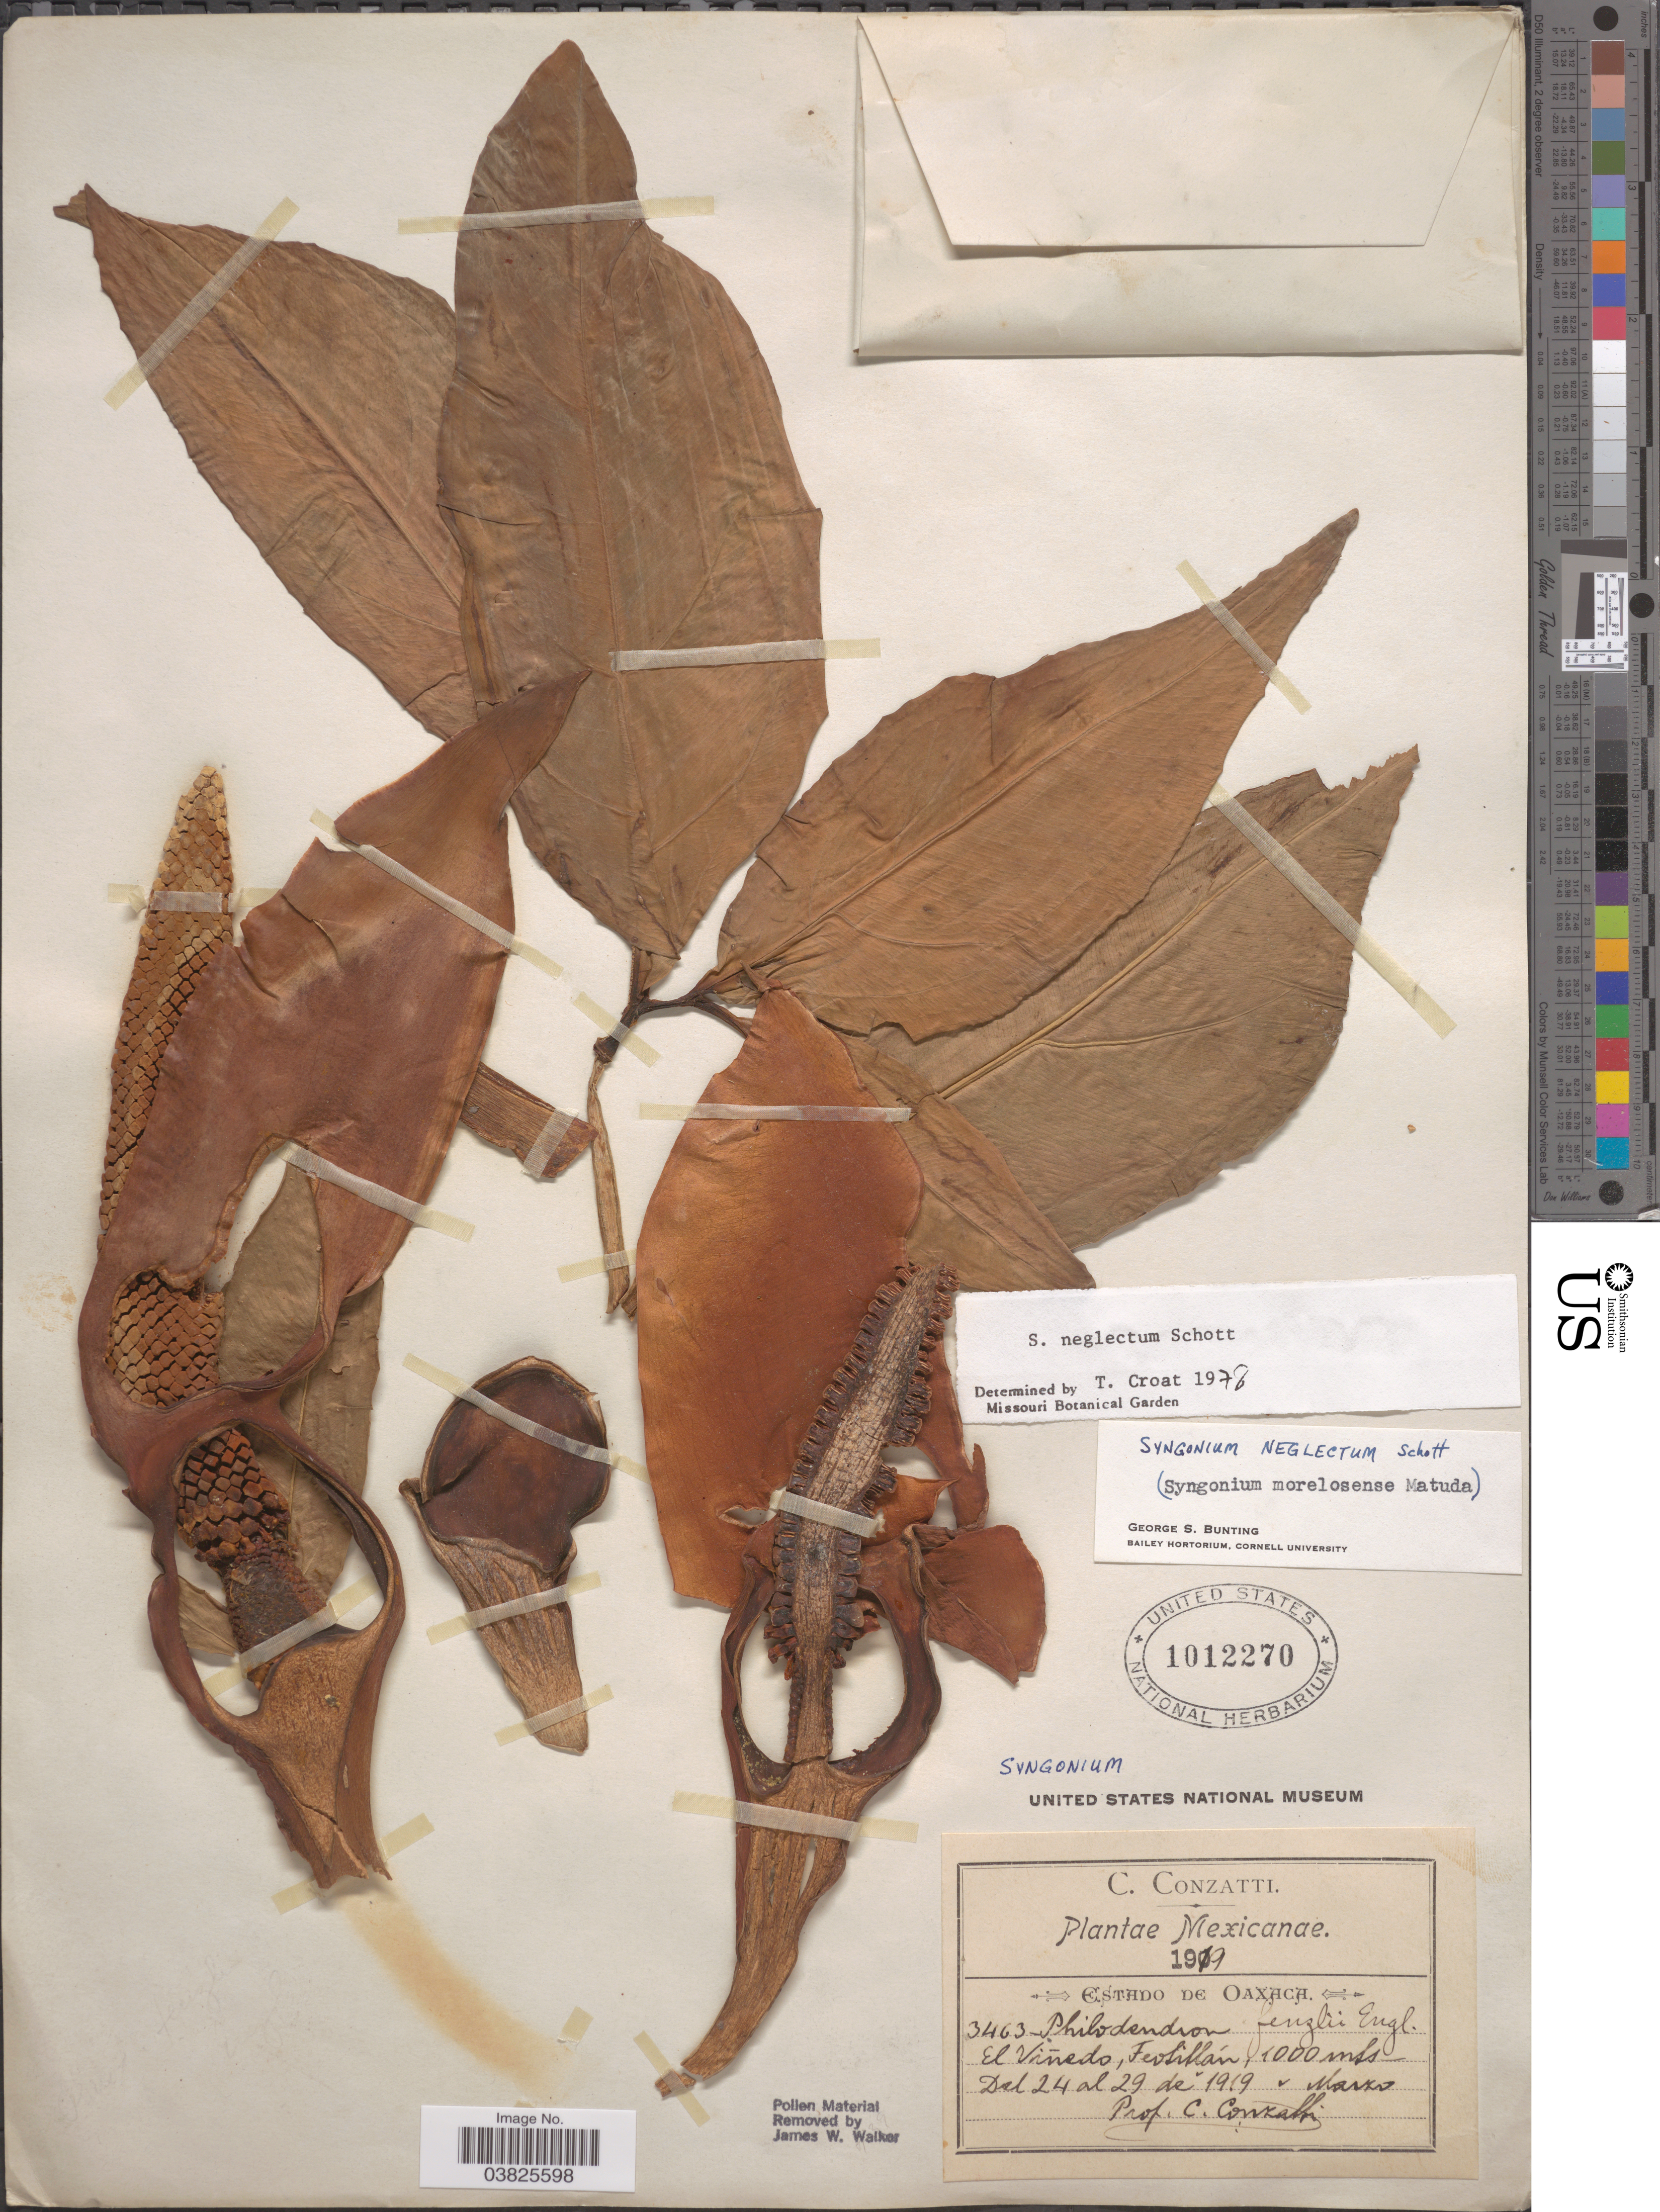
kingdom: Plantae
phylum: Tracheophyta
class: Liliopsida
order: Alismatales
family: Araceae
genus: Syngonium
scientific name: Syngonium neglectum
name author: Schott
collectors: C. Conzatti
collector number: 3463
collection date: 1919-03-24/1919-03-29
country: Mexico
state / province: Oaxaca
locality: El Viñedo, Teolitlán.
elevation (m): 1000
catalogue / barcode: US 1012270